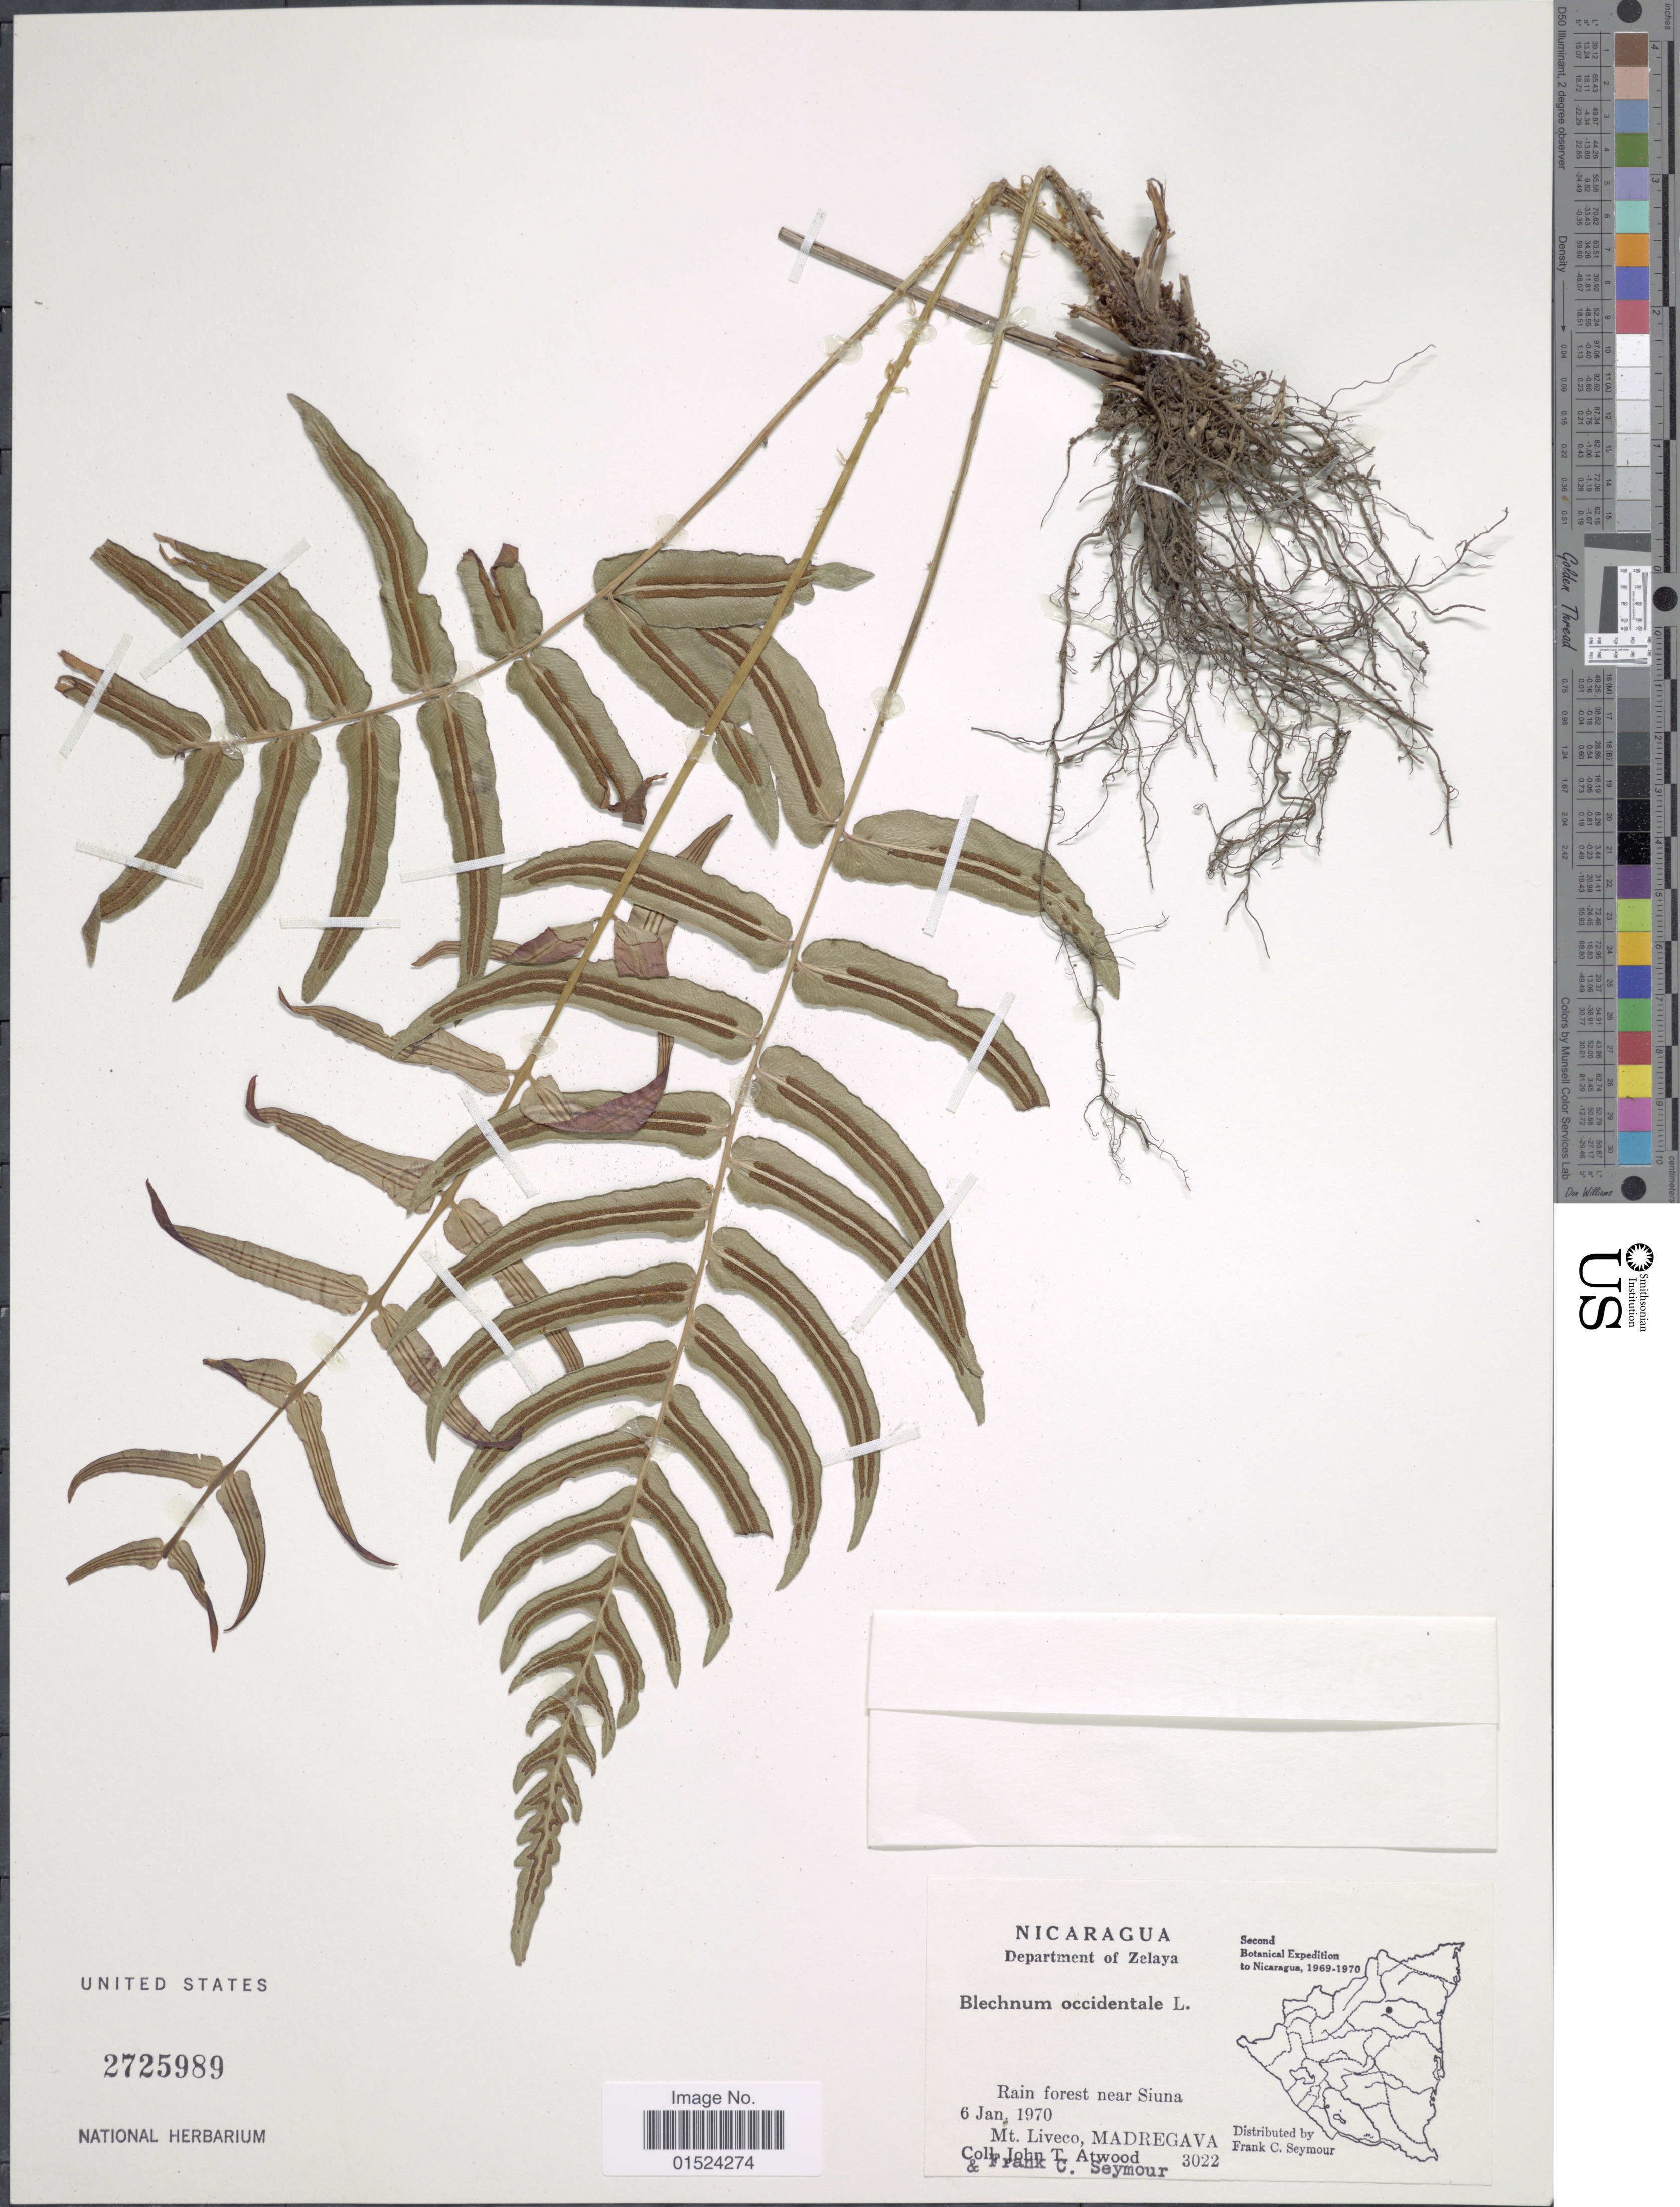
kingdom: Plantae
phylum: Tracheophyta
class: Polypodiopsida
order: Polypodiales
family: Blechnaceae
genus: Blechnum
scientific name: Blechnum occidentale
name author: L.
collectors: J. T. Atwood & F. C. Seymour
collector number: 3022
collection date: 1970-01-06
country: Nicaragua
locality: Deparrment of Zelaya, rain forest near Siuna, Mt. Liveco, Madregava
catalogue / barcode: US 2725989